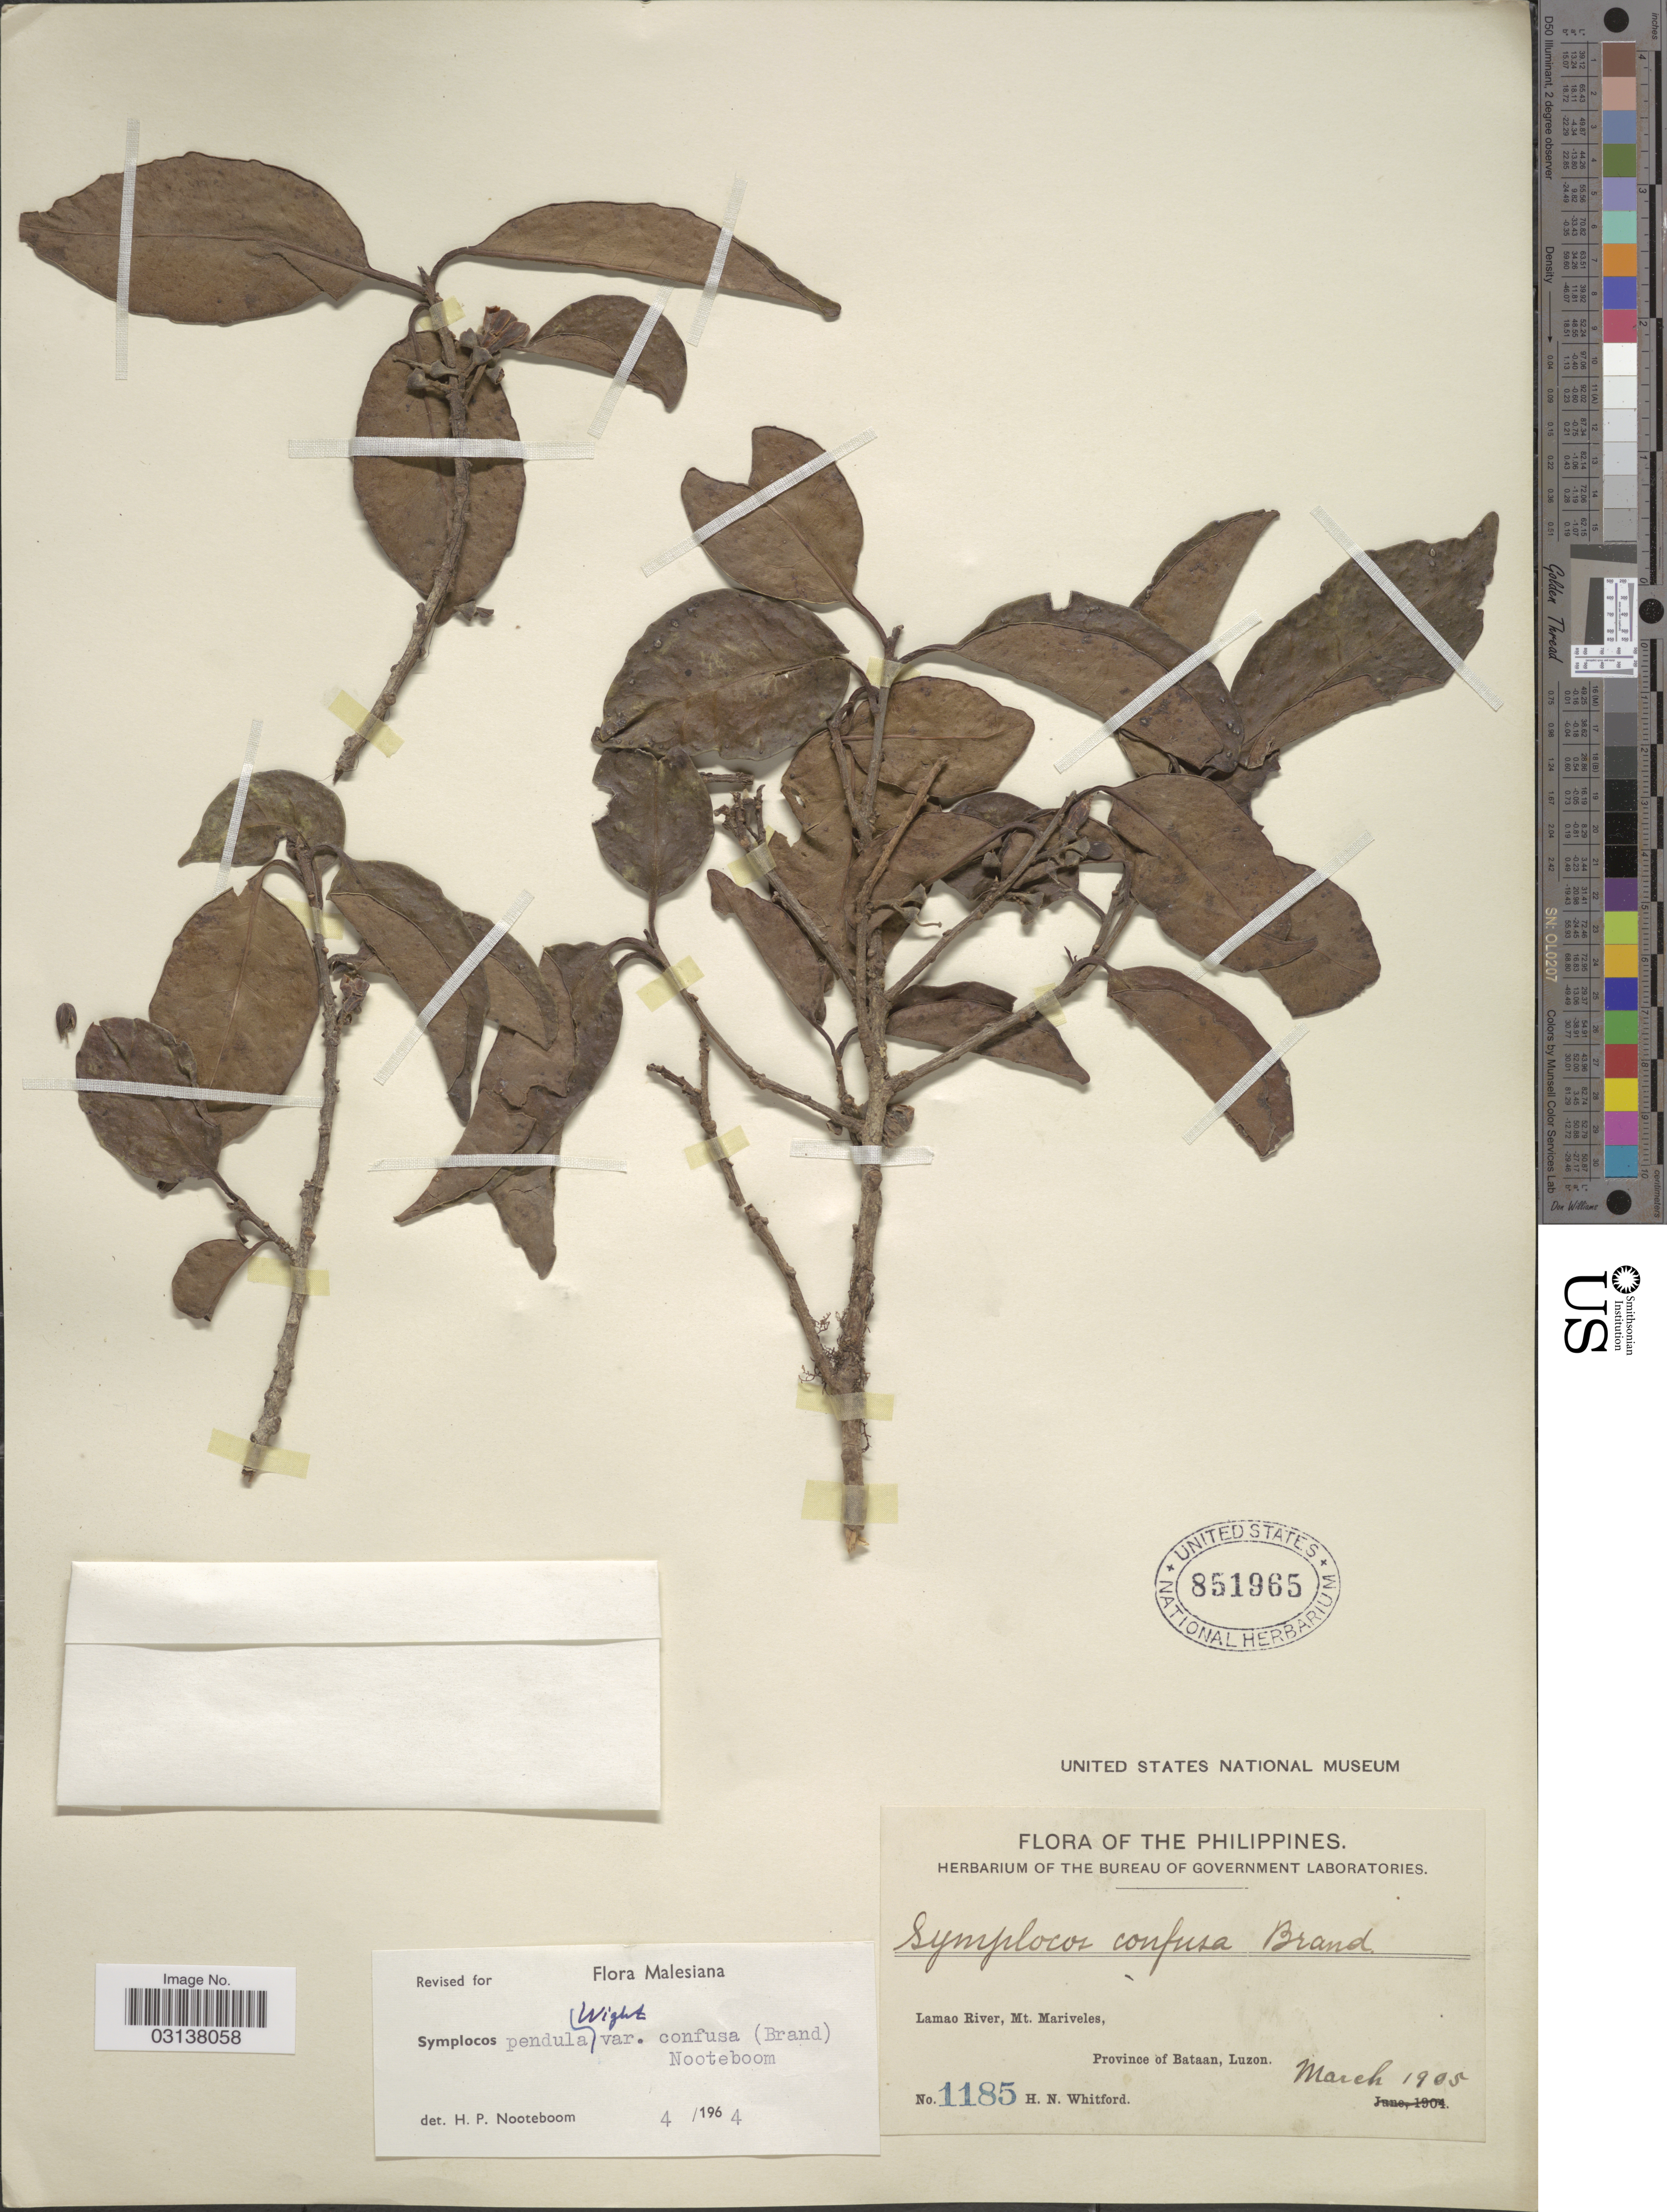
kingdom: Plantae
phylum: Tracheophyta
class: Magnoliopsida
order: Ericales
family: Symplocaceae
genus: Cordyloblaste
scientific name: Cordyloblaste pendula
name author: (Wight) Alston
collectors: H. N. Whitford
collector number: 1185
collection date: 1905-03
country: Philippines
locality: The Philippines. Lamao River, Mt. Mariveles, Province of Bataan, Luzon.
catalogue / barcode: US 851965